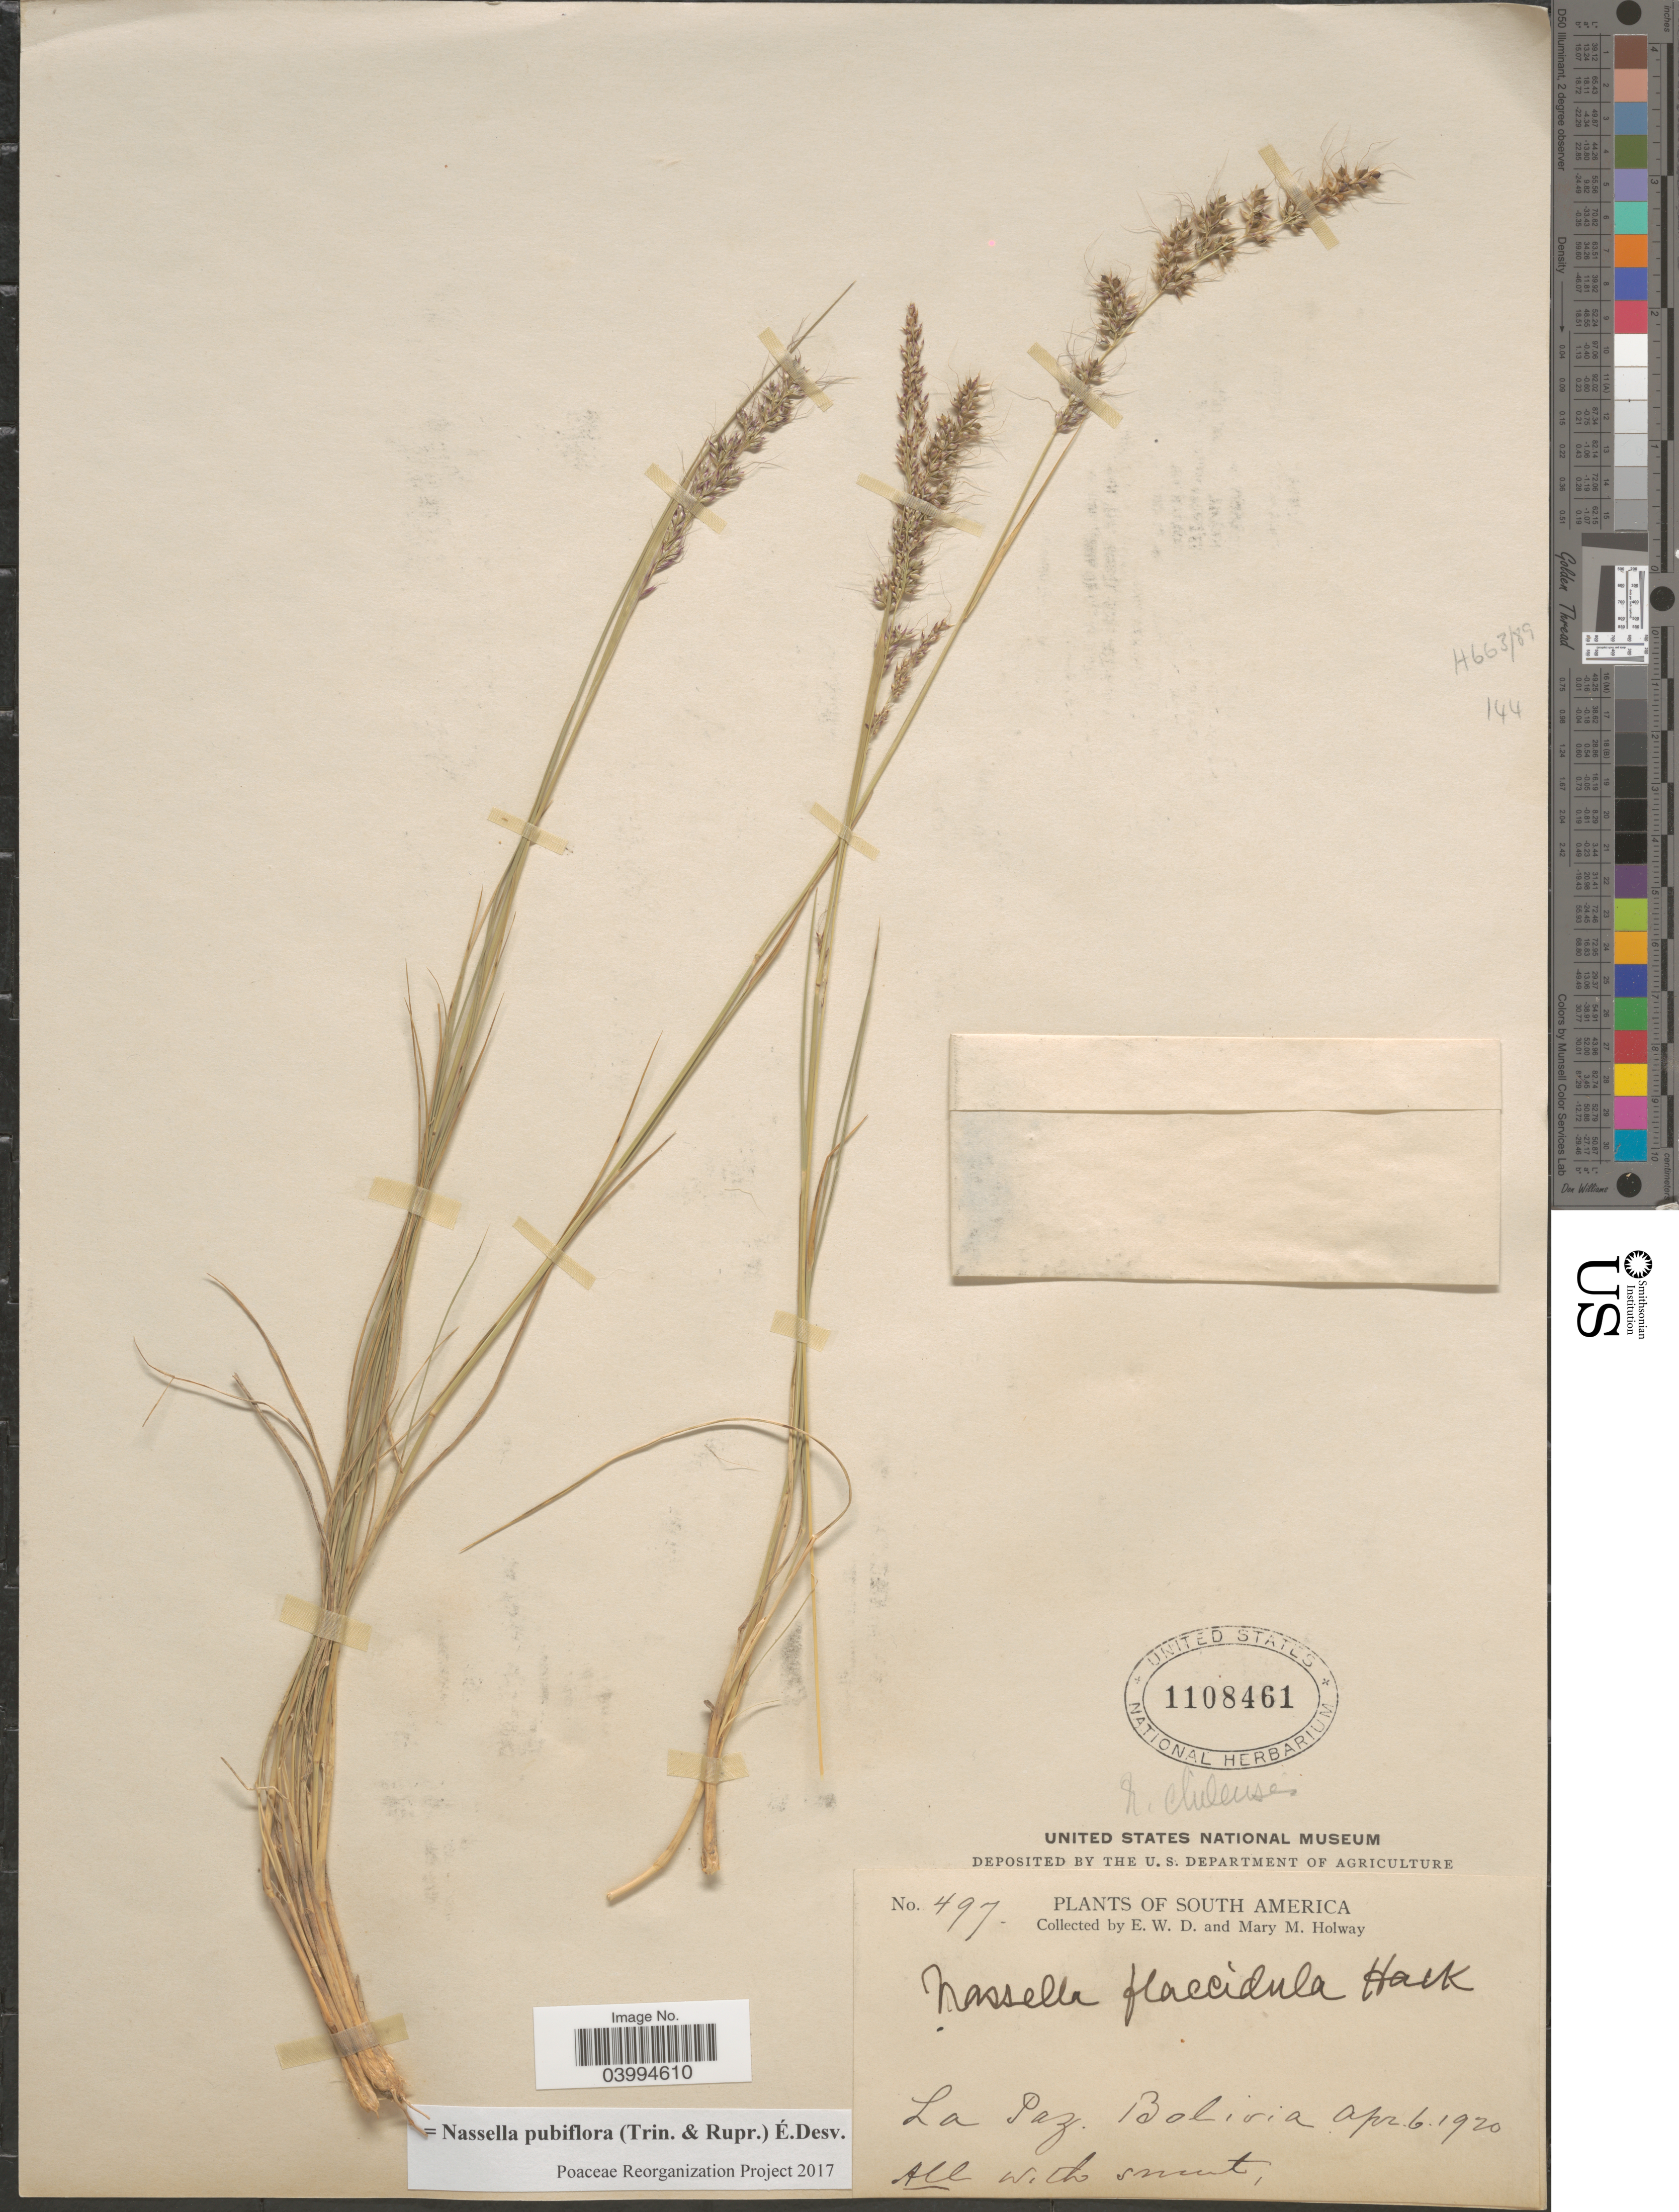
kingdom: Plantae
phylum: Tracheophyta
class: Liliopsida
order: Poales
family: Poaceae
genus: Nassella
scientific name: Nassella pubiflora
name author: (Trin. & Rupr.) É. Desv.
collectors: E. W. D. Holway & M. M. Holway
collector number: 497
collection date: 1920-04-06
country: Bolivia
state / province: La Paz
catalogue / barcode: US 1108461